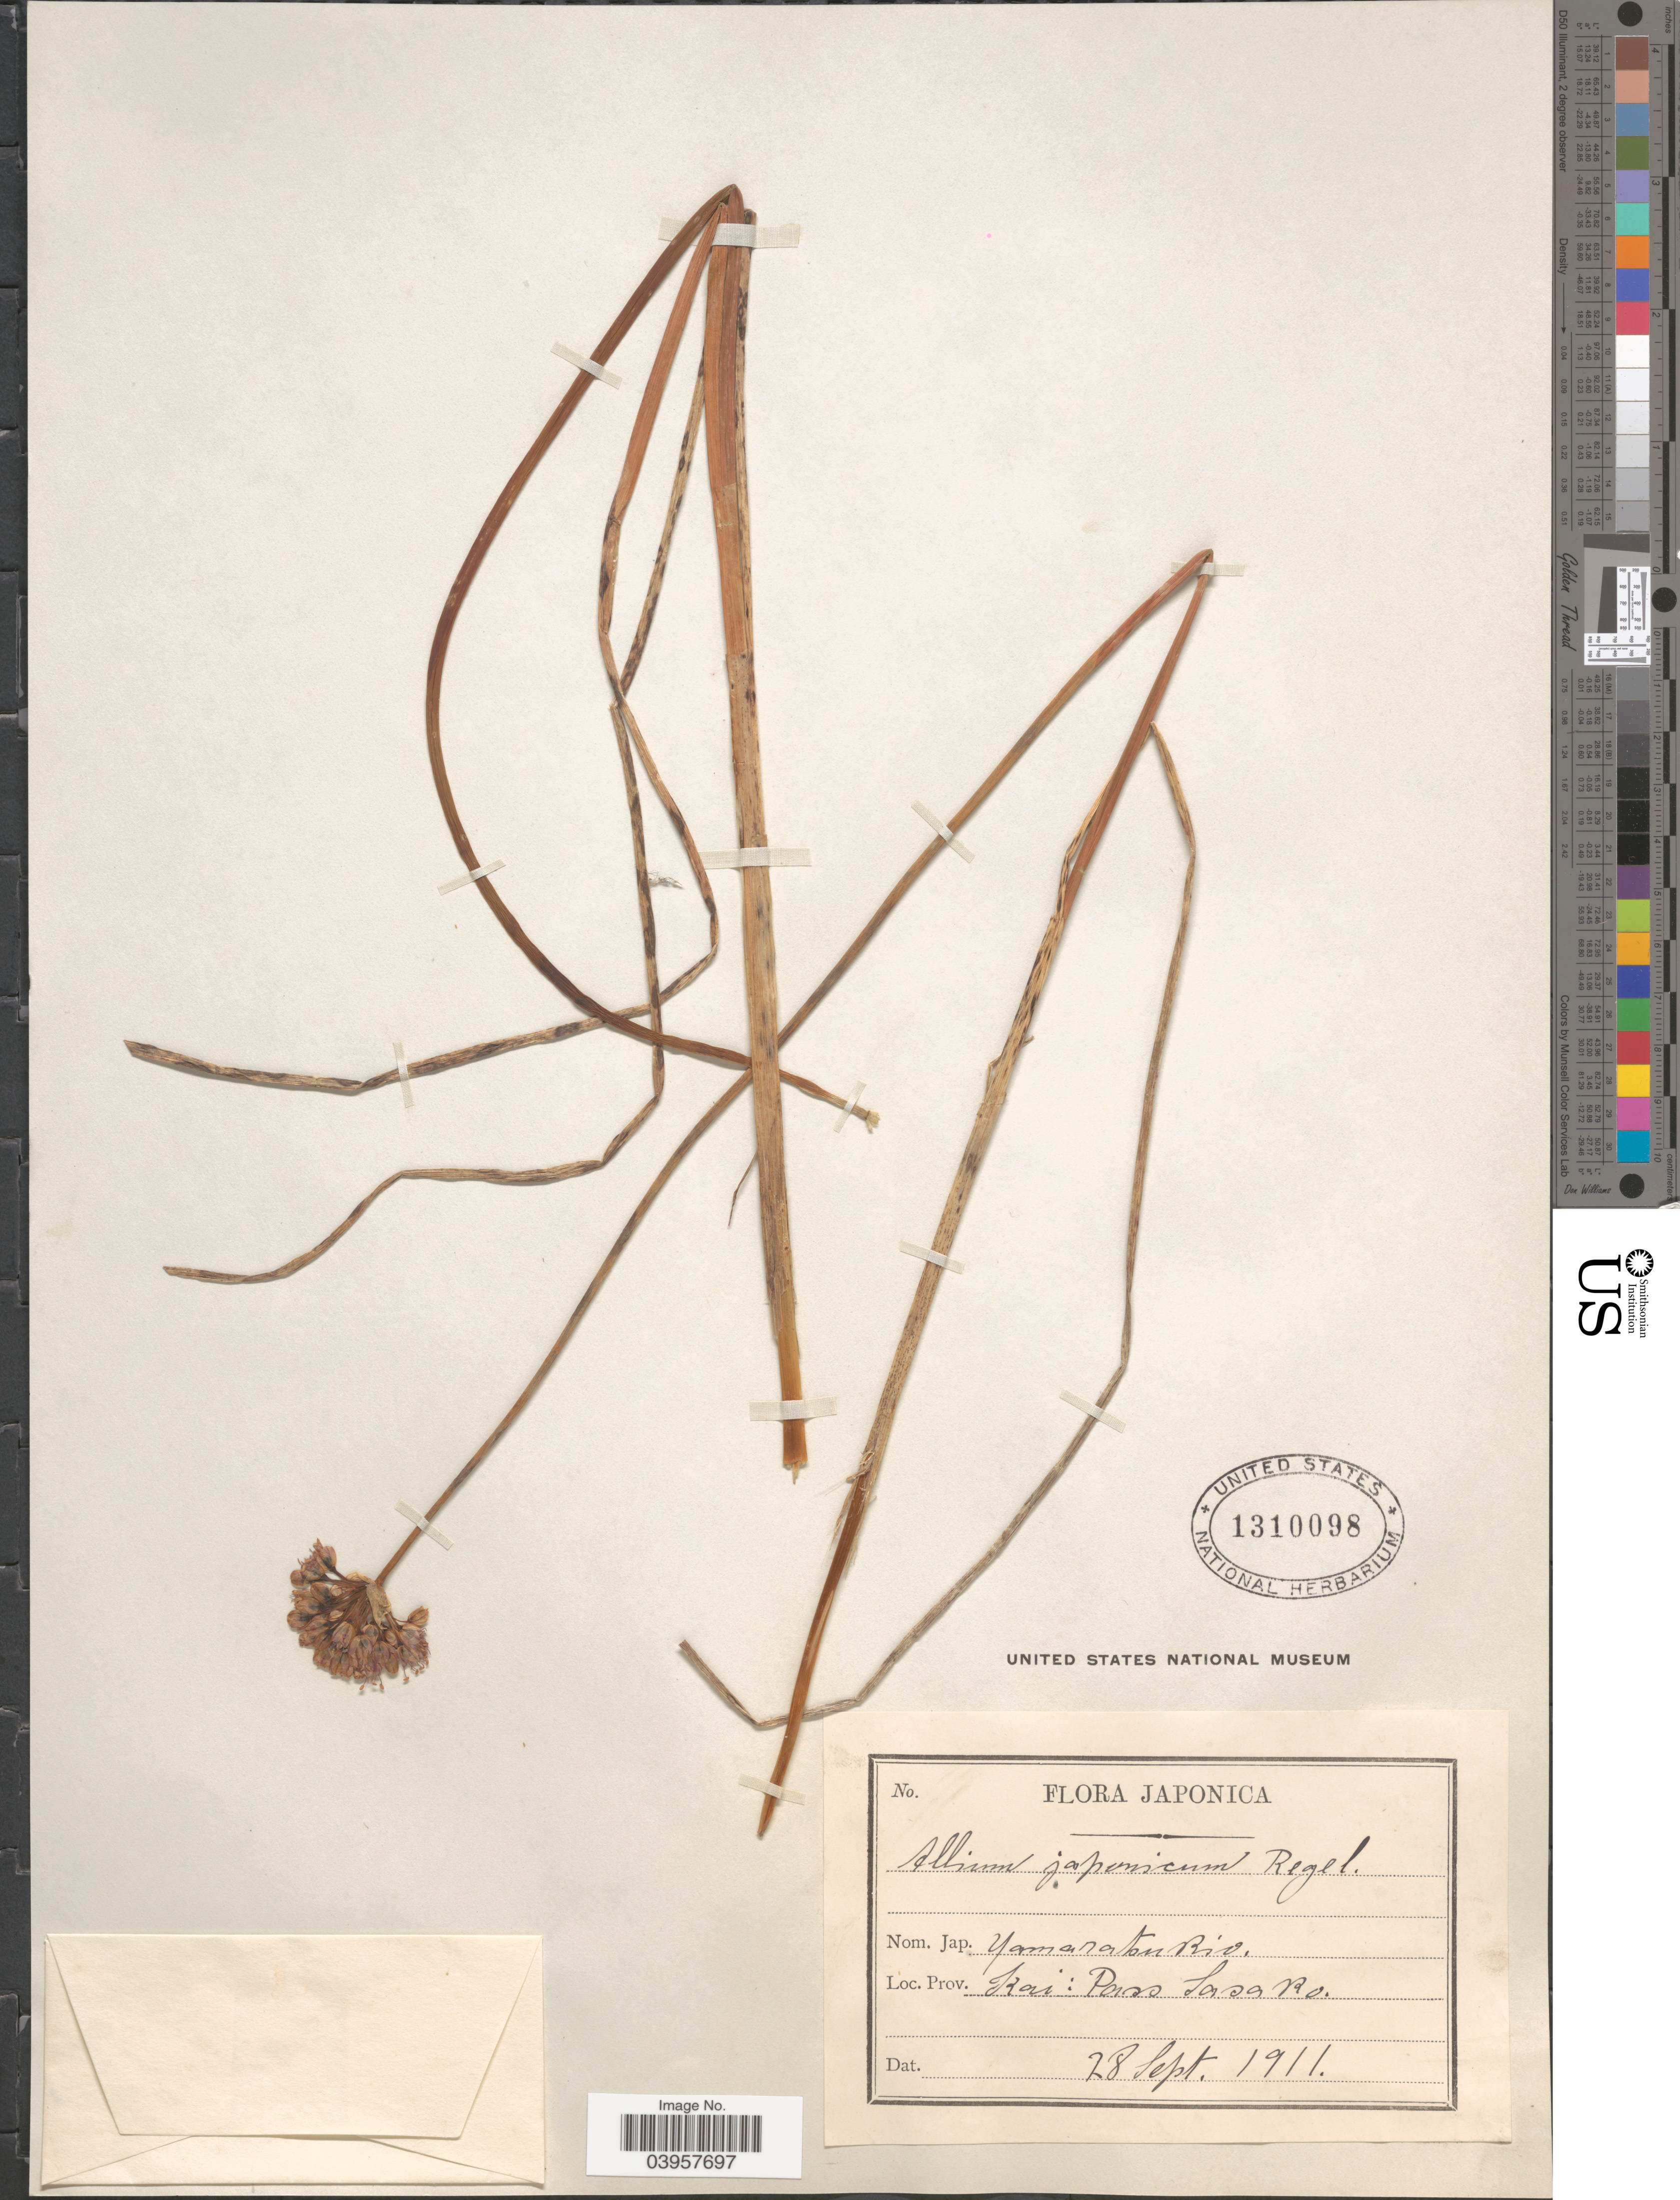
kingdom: Plantae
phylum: Tracheophyta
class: Liliopsida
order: Asparagales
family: Amaryllidaceae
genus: Allium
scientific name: Allium japonicum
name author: Steud.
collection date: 1911-09-28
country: Japan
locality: Kai: Pass Sasako.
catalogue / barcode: US 1310098